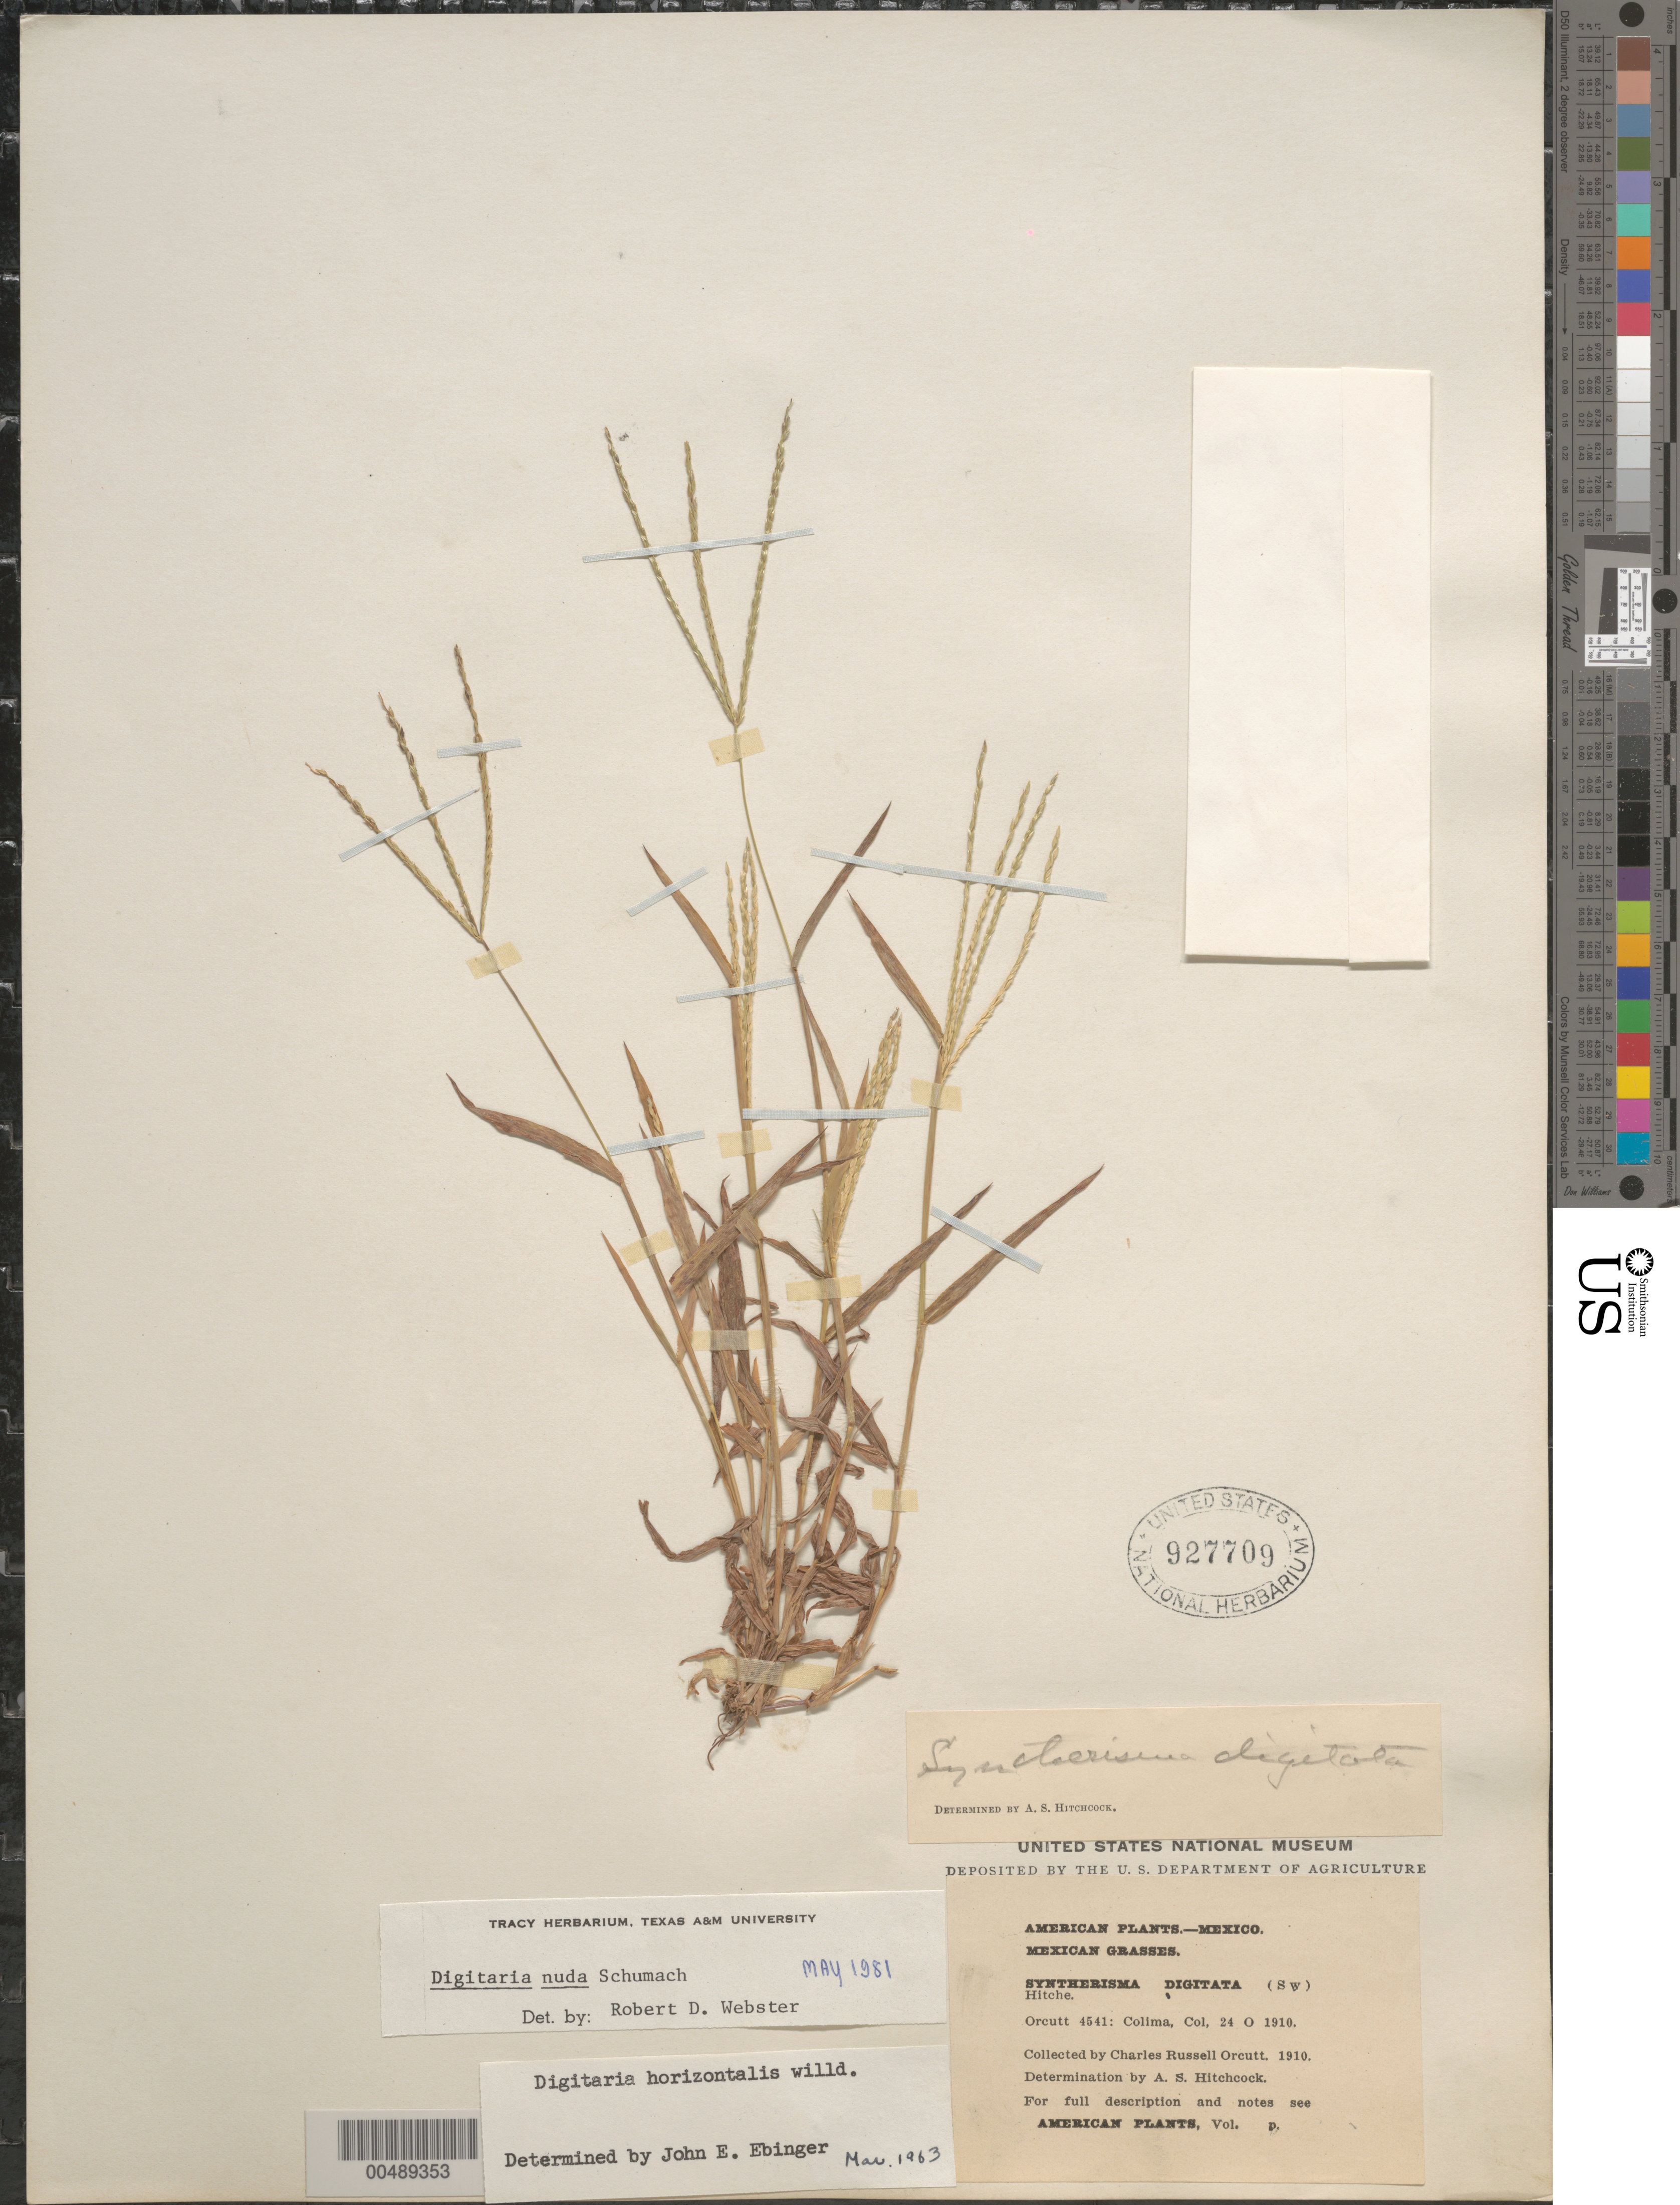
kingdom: Plantae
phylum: Tracheophyta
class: Liliopsida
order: Poales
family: Poaceae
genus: Digitaria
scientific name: Digitaria nuda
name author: Schumach.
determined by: Webster, Robert D.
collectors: C. R. Orcutt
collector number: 4541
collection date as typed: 24 Oct 1910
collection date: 1910-10-24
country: Mexico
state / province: Colima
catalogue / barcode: US 927709